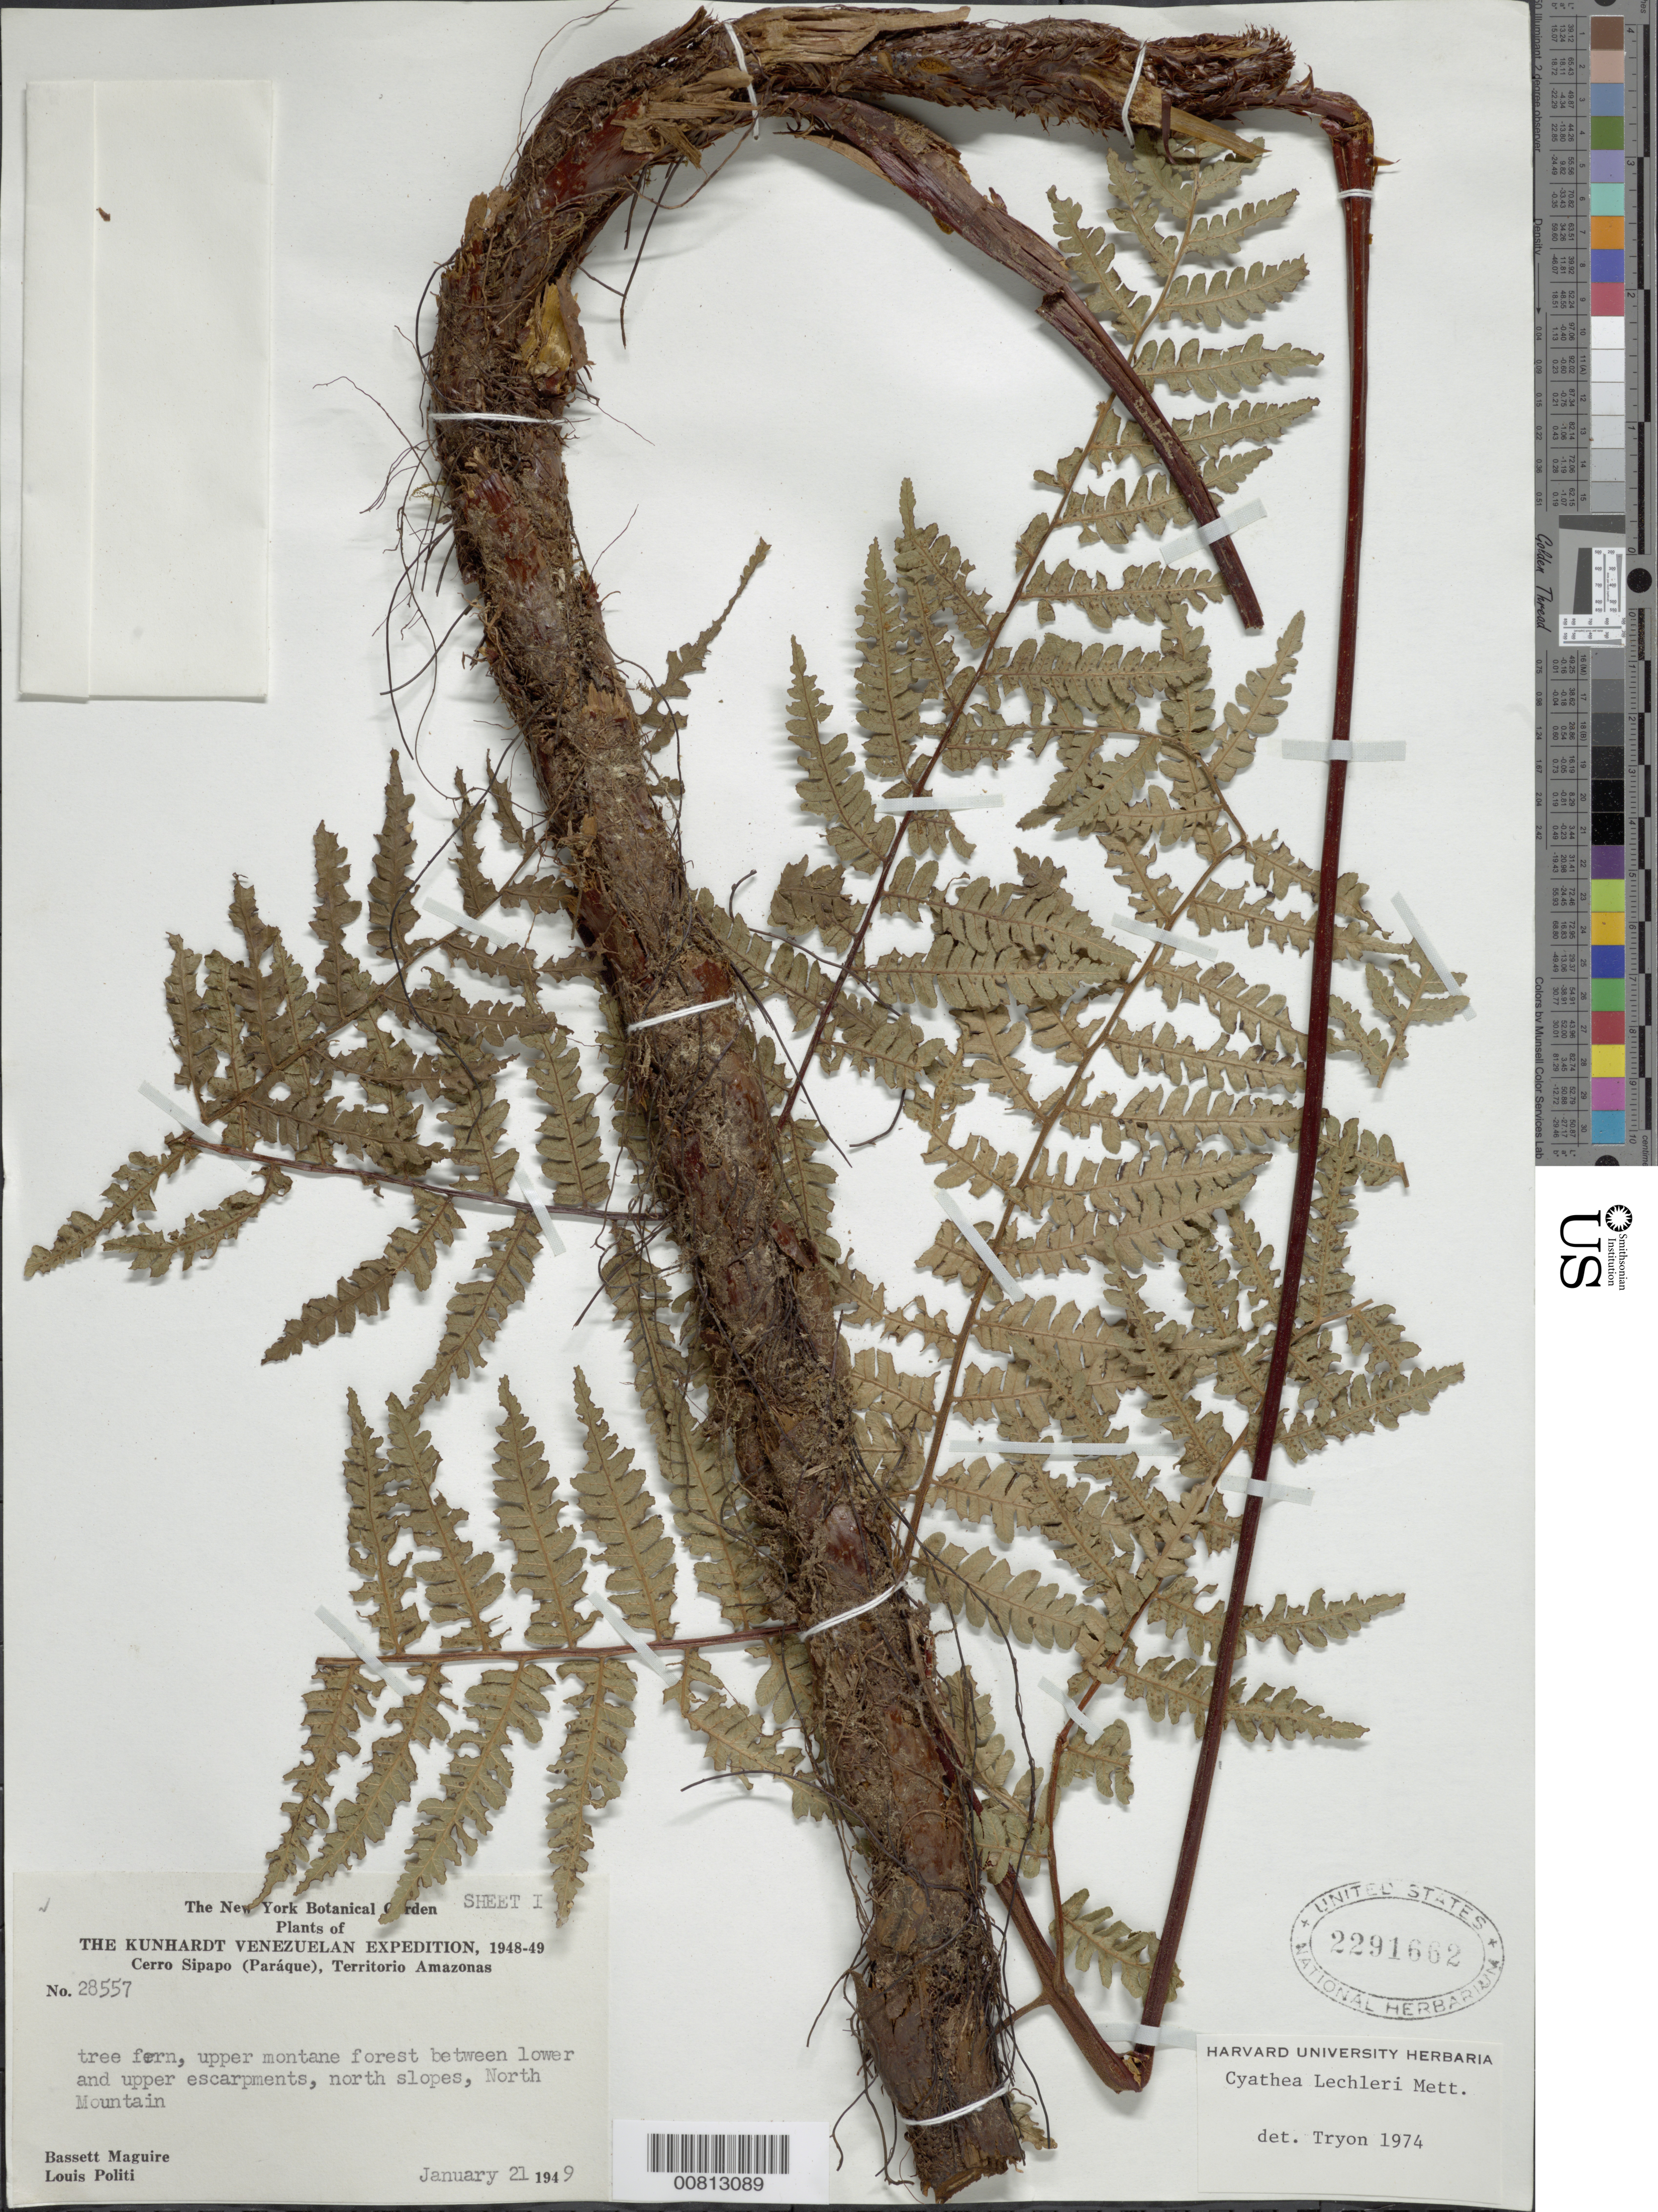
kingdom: Plantae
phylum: Tracheophyta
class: Polypodiopsida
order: Cyatheales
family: Cyatheaceae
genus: Cyathea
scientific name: Cyathea lechleri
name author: Mett.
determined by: Tryon, --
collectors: B. Maguire & L. Politi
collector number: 28557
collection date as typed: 21-Jan-49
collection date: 1949-01-21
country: Venezuela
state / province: Amazonas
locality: Cerro Sipapo (Paráque), North Mountain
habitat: Upper montane forest between lower and upper escarpments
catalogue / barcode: US 2291662